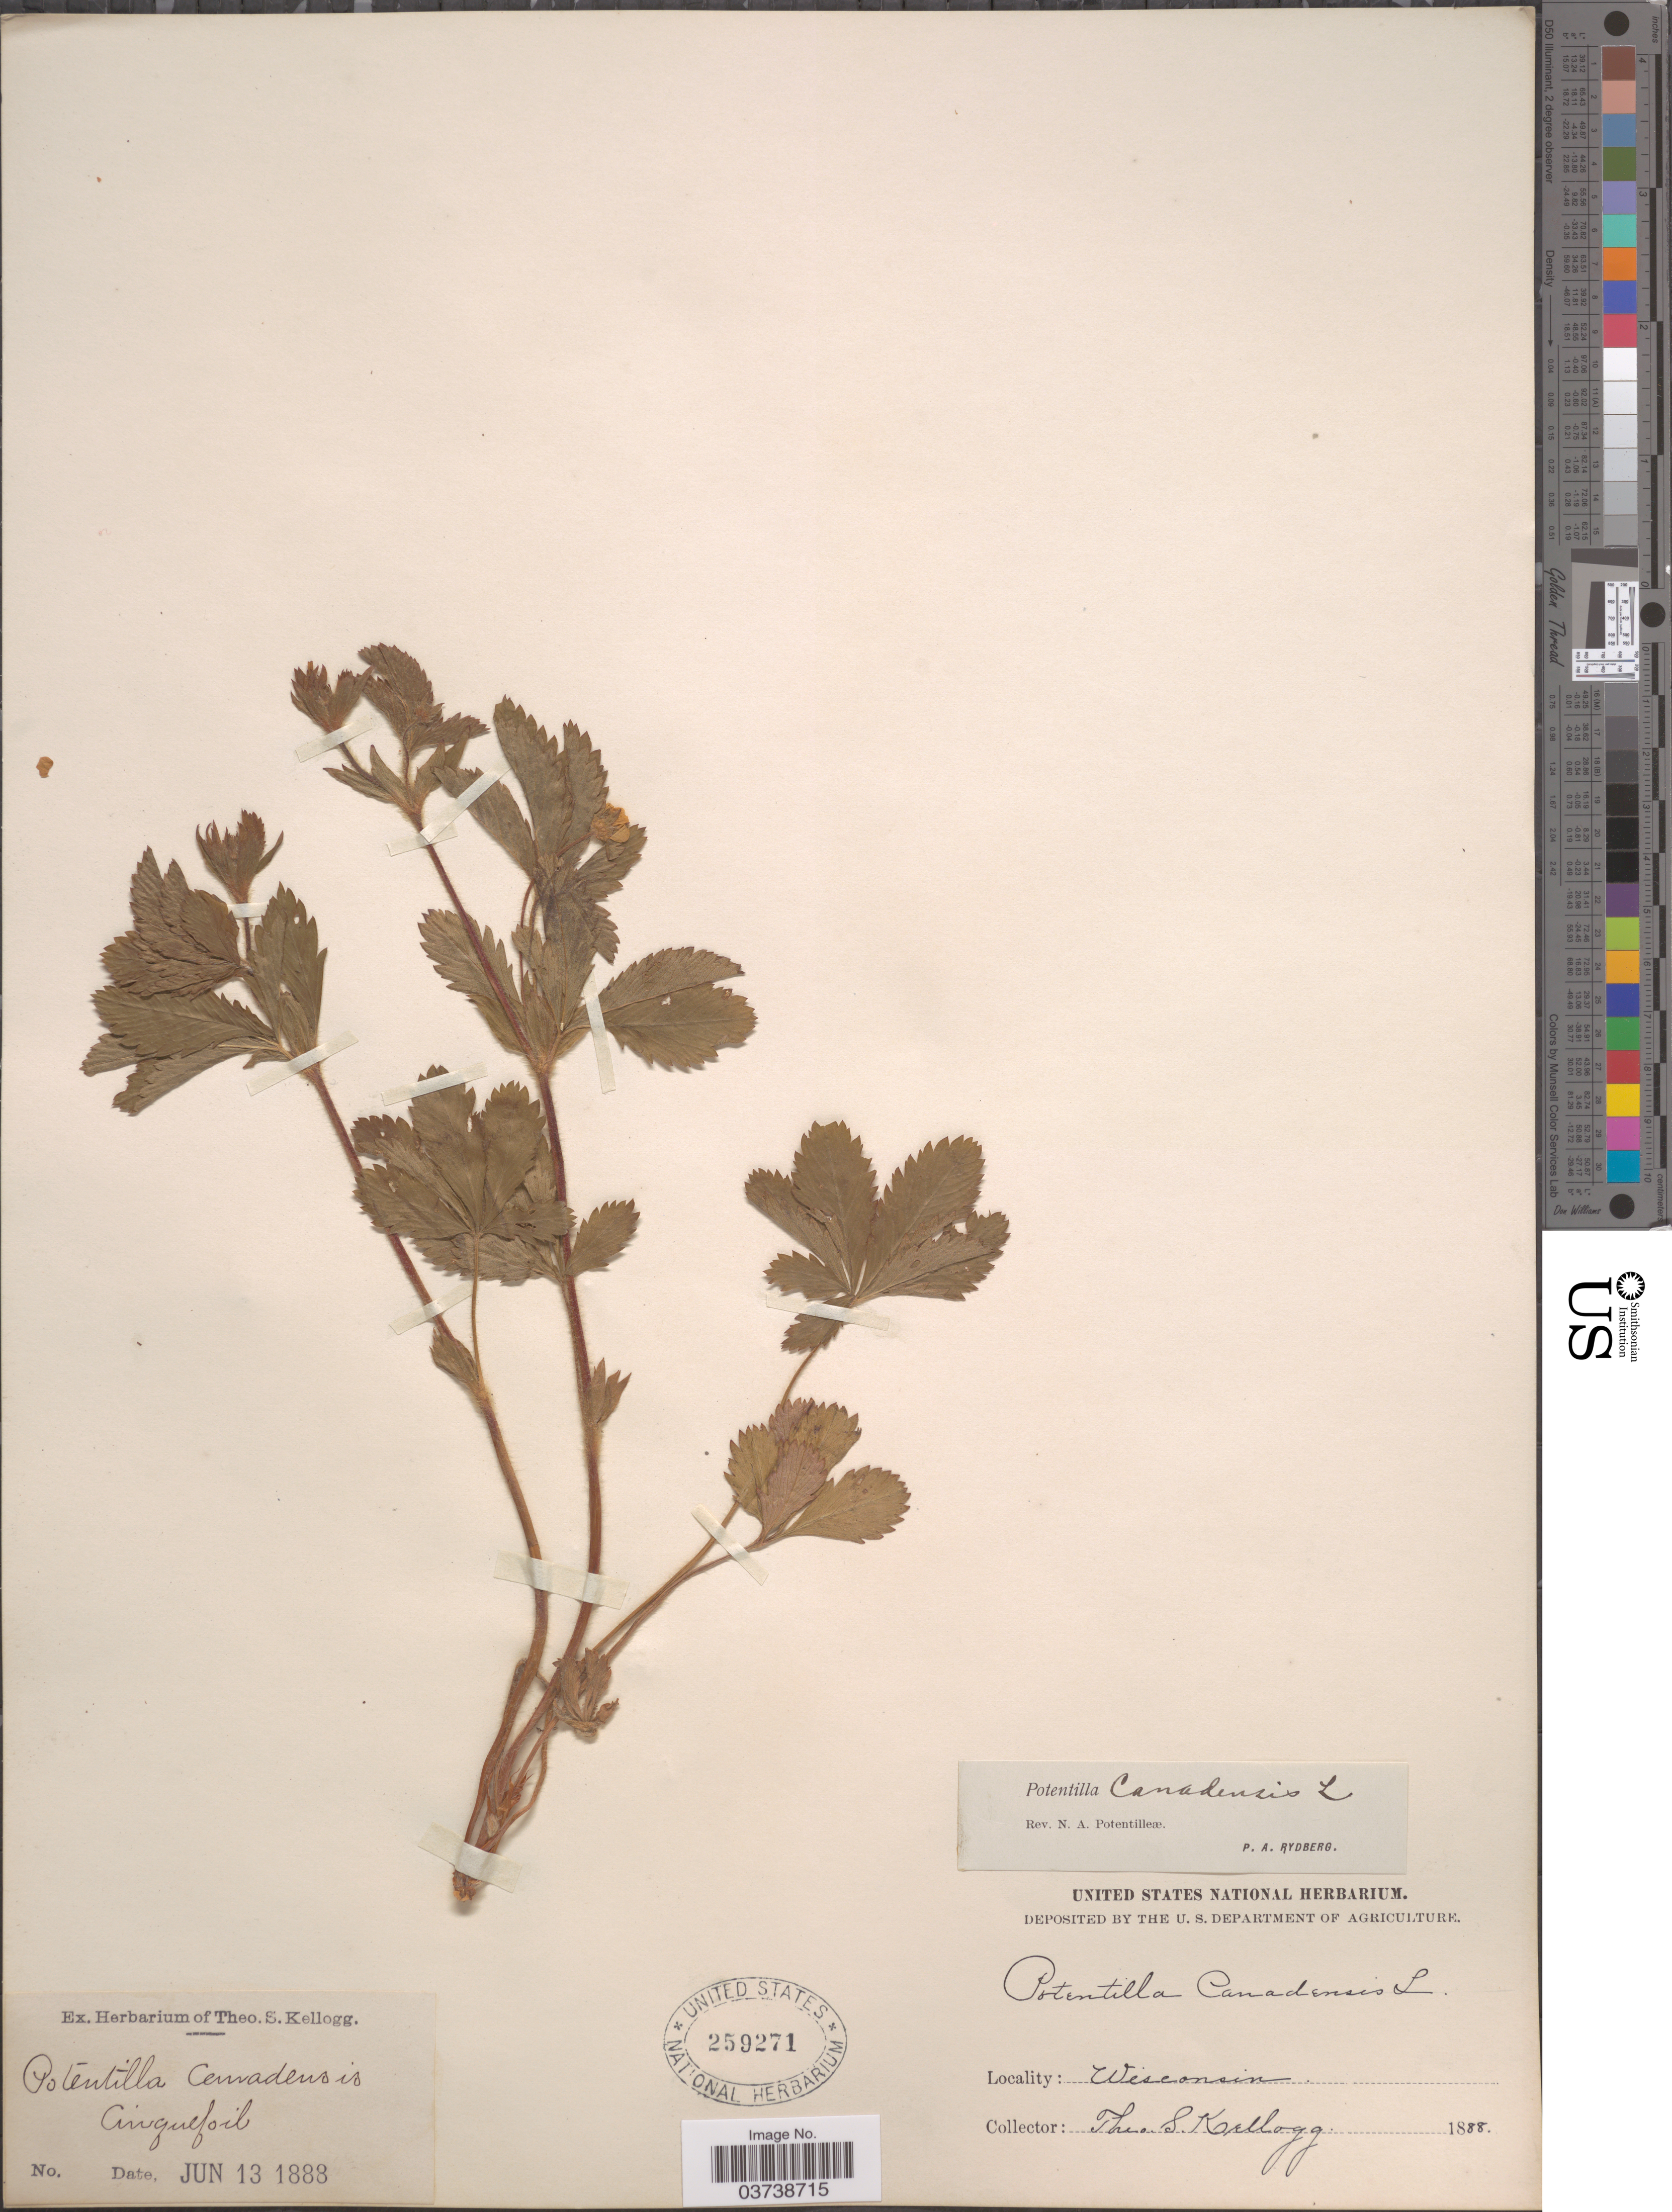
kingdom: Plantae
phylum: Tracheophyta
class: Magnoliopsida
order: Rosales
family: Rosaceae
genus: Potentilla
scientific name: Potentilla canadensis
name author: L.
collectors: T. S. Kellogg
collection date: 1888-06-13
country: United States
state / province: Wisconsin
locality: Cinquefoil.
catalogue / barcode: US 259271